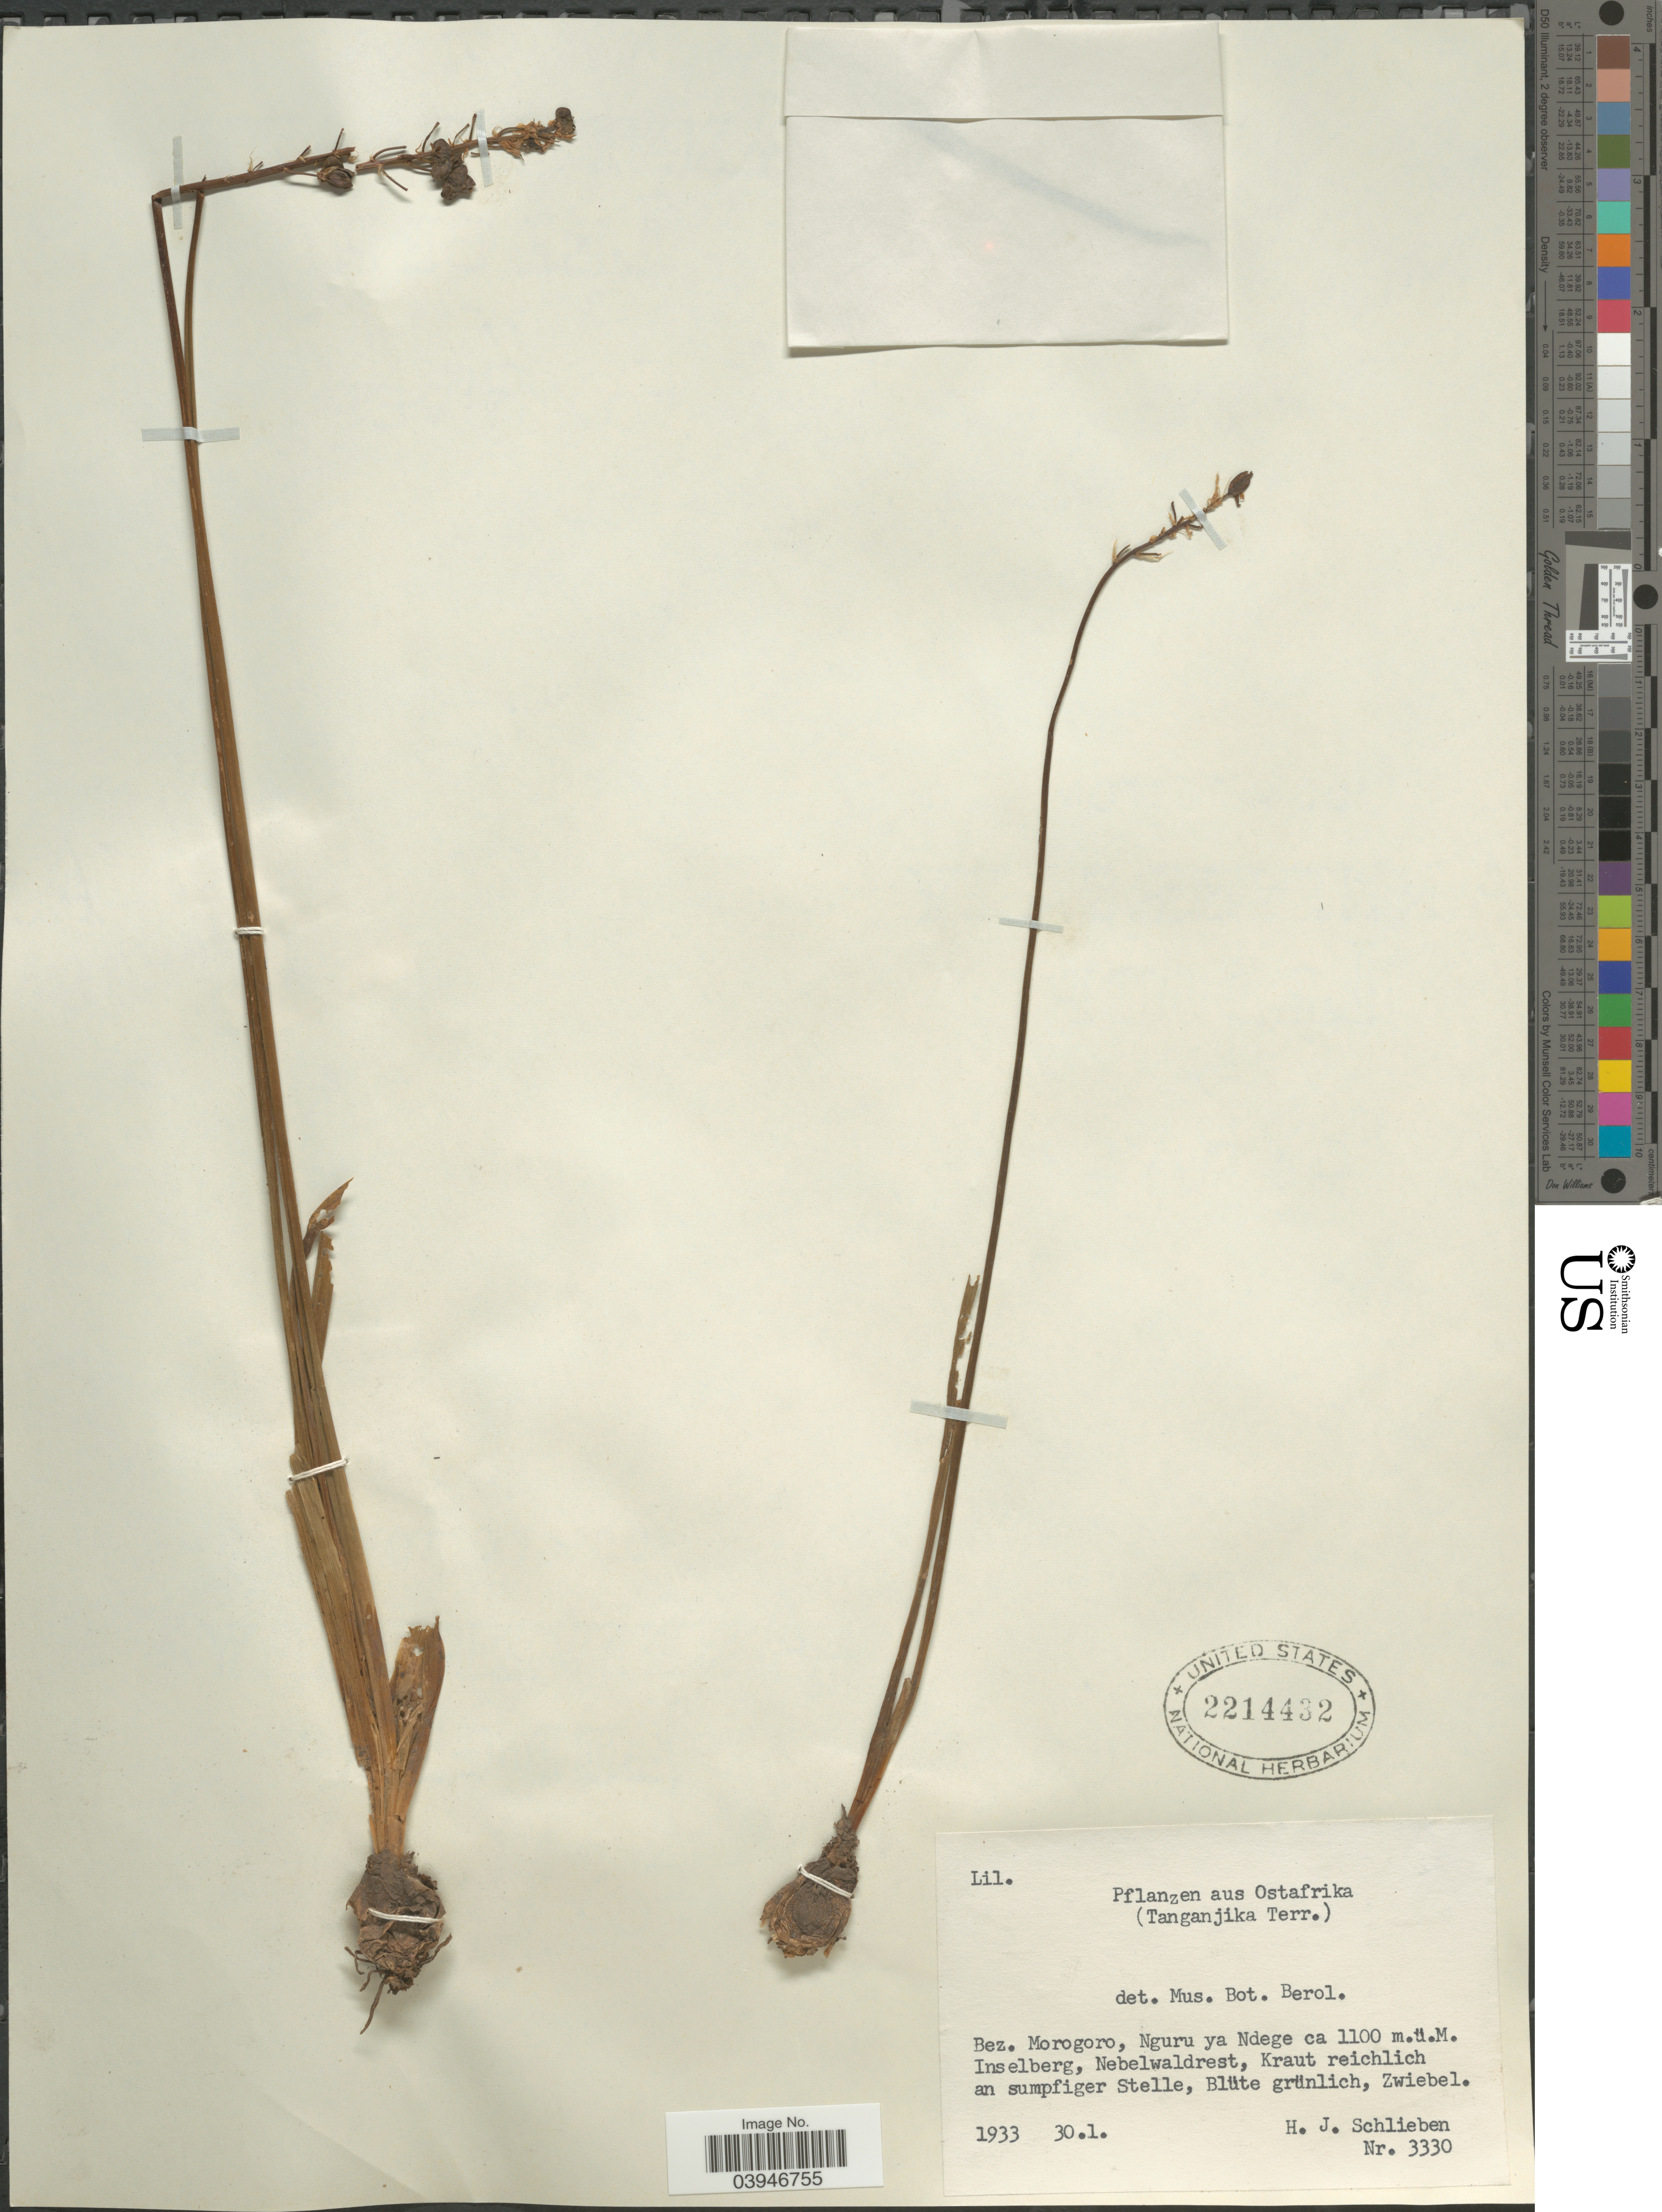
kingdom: Plantae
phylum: Tracheophyta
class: Liliopsida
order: Liliales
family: Liliaceae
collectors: H. J. Schlieben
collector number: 3330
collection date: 1933-01-30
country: Tanzania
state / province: Morogoro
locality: Ostafrika (Tanganjika Terr.). Bez. Morogoro, Nguru ya Ndege.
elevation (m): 1100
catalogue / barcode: US 2214432